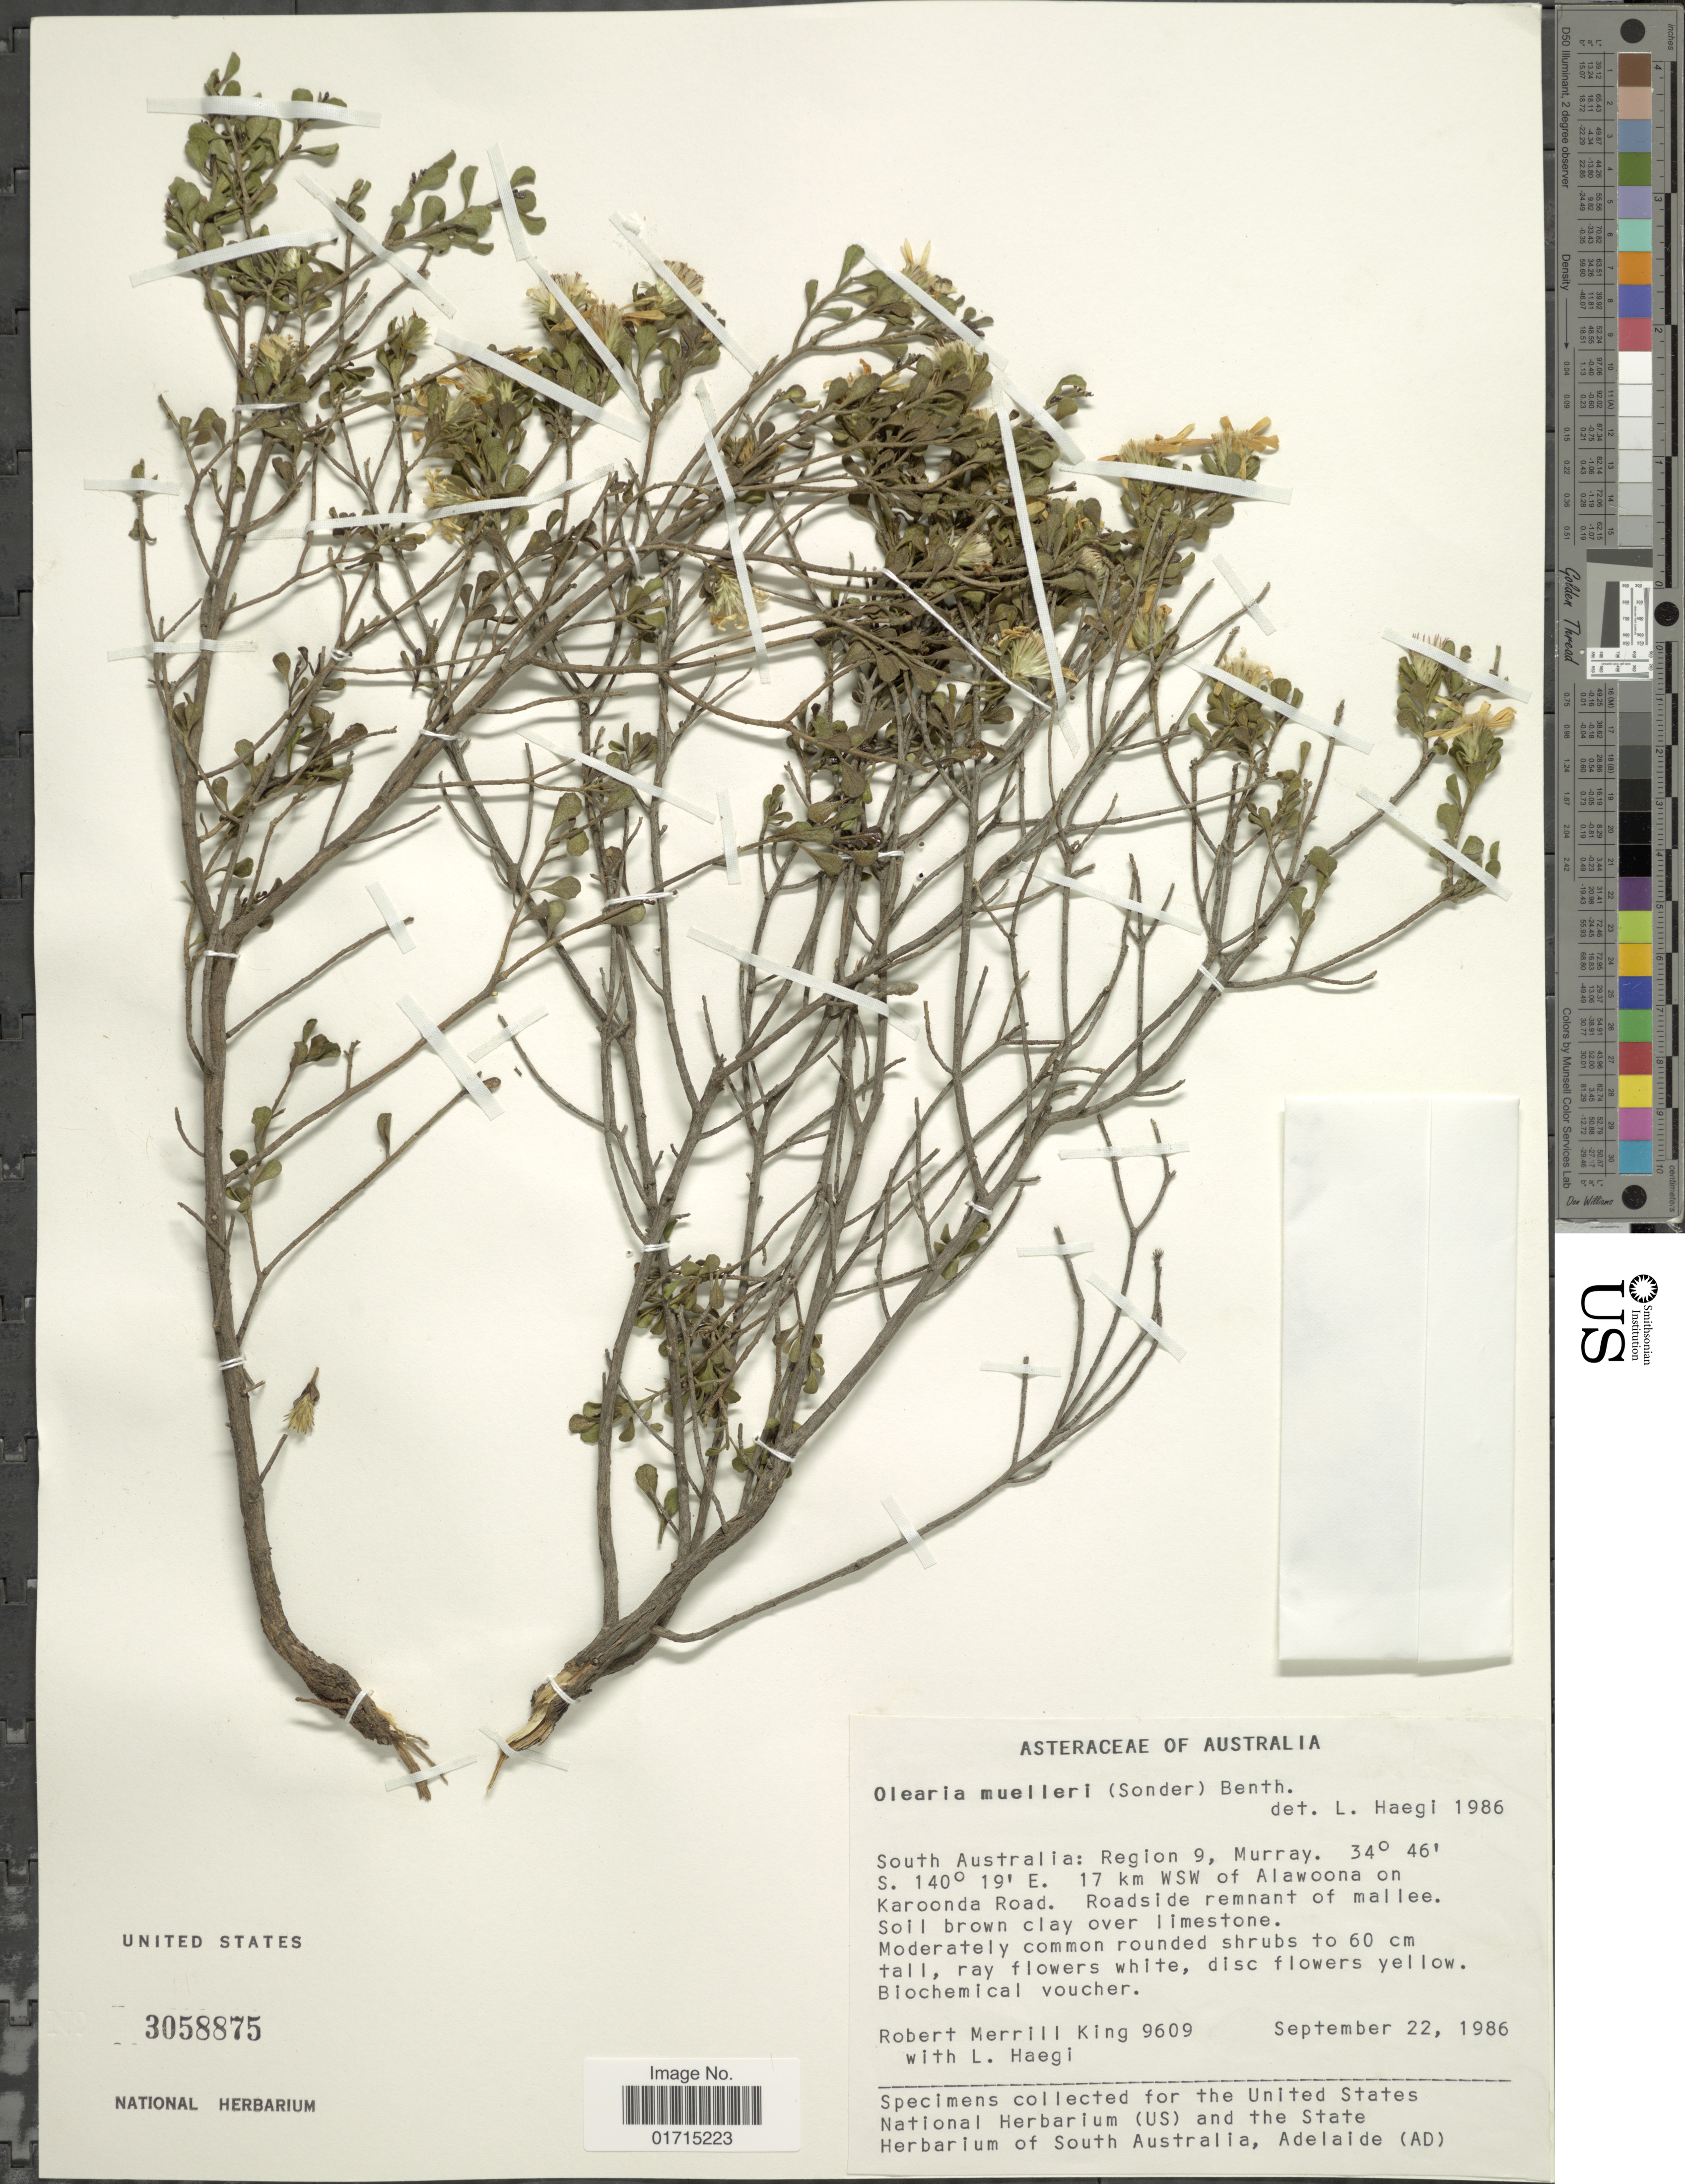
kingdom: Plantae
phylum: Tracheophyta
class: Magnoliopsida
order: Asterales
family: Asteraceae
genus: Olearia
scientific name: Olearia muelleri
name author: (Sond.) Benth.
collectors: R. M. King & L. Haegi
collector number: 9609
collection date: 1986-09-22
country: Australia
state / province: South Australia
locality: Region 9, Murray. 17 km WSW of Alawoona on Karoonda Road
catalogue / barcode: US 3058875